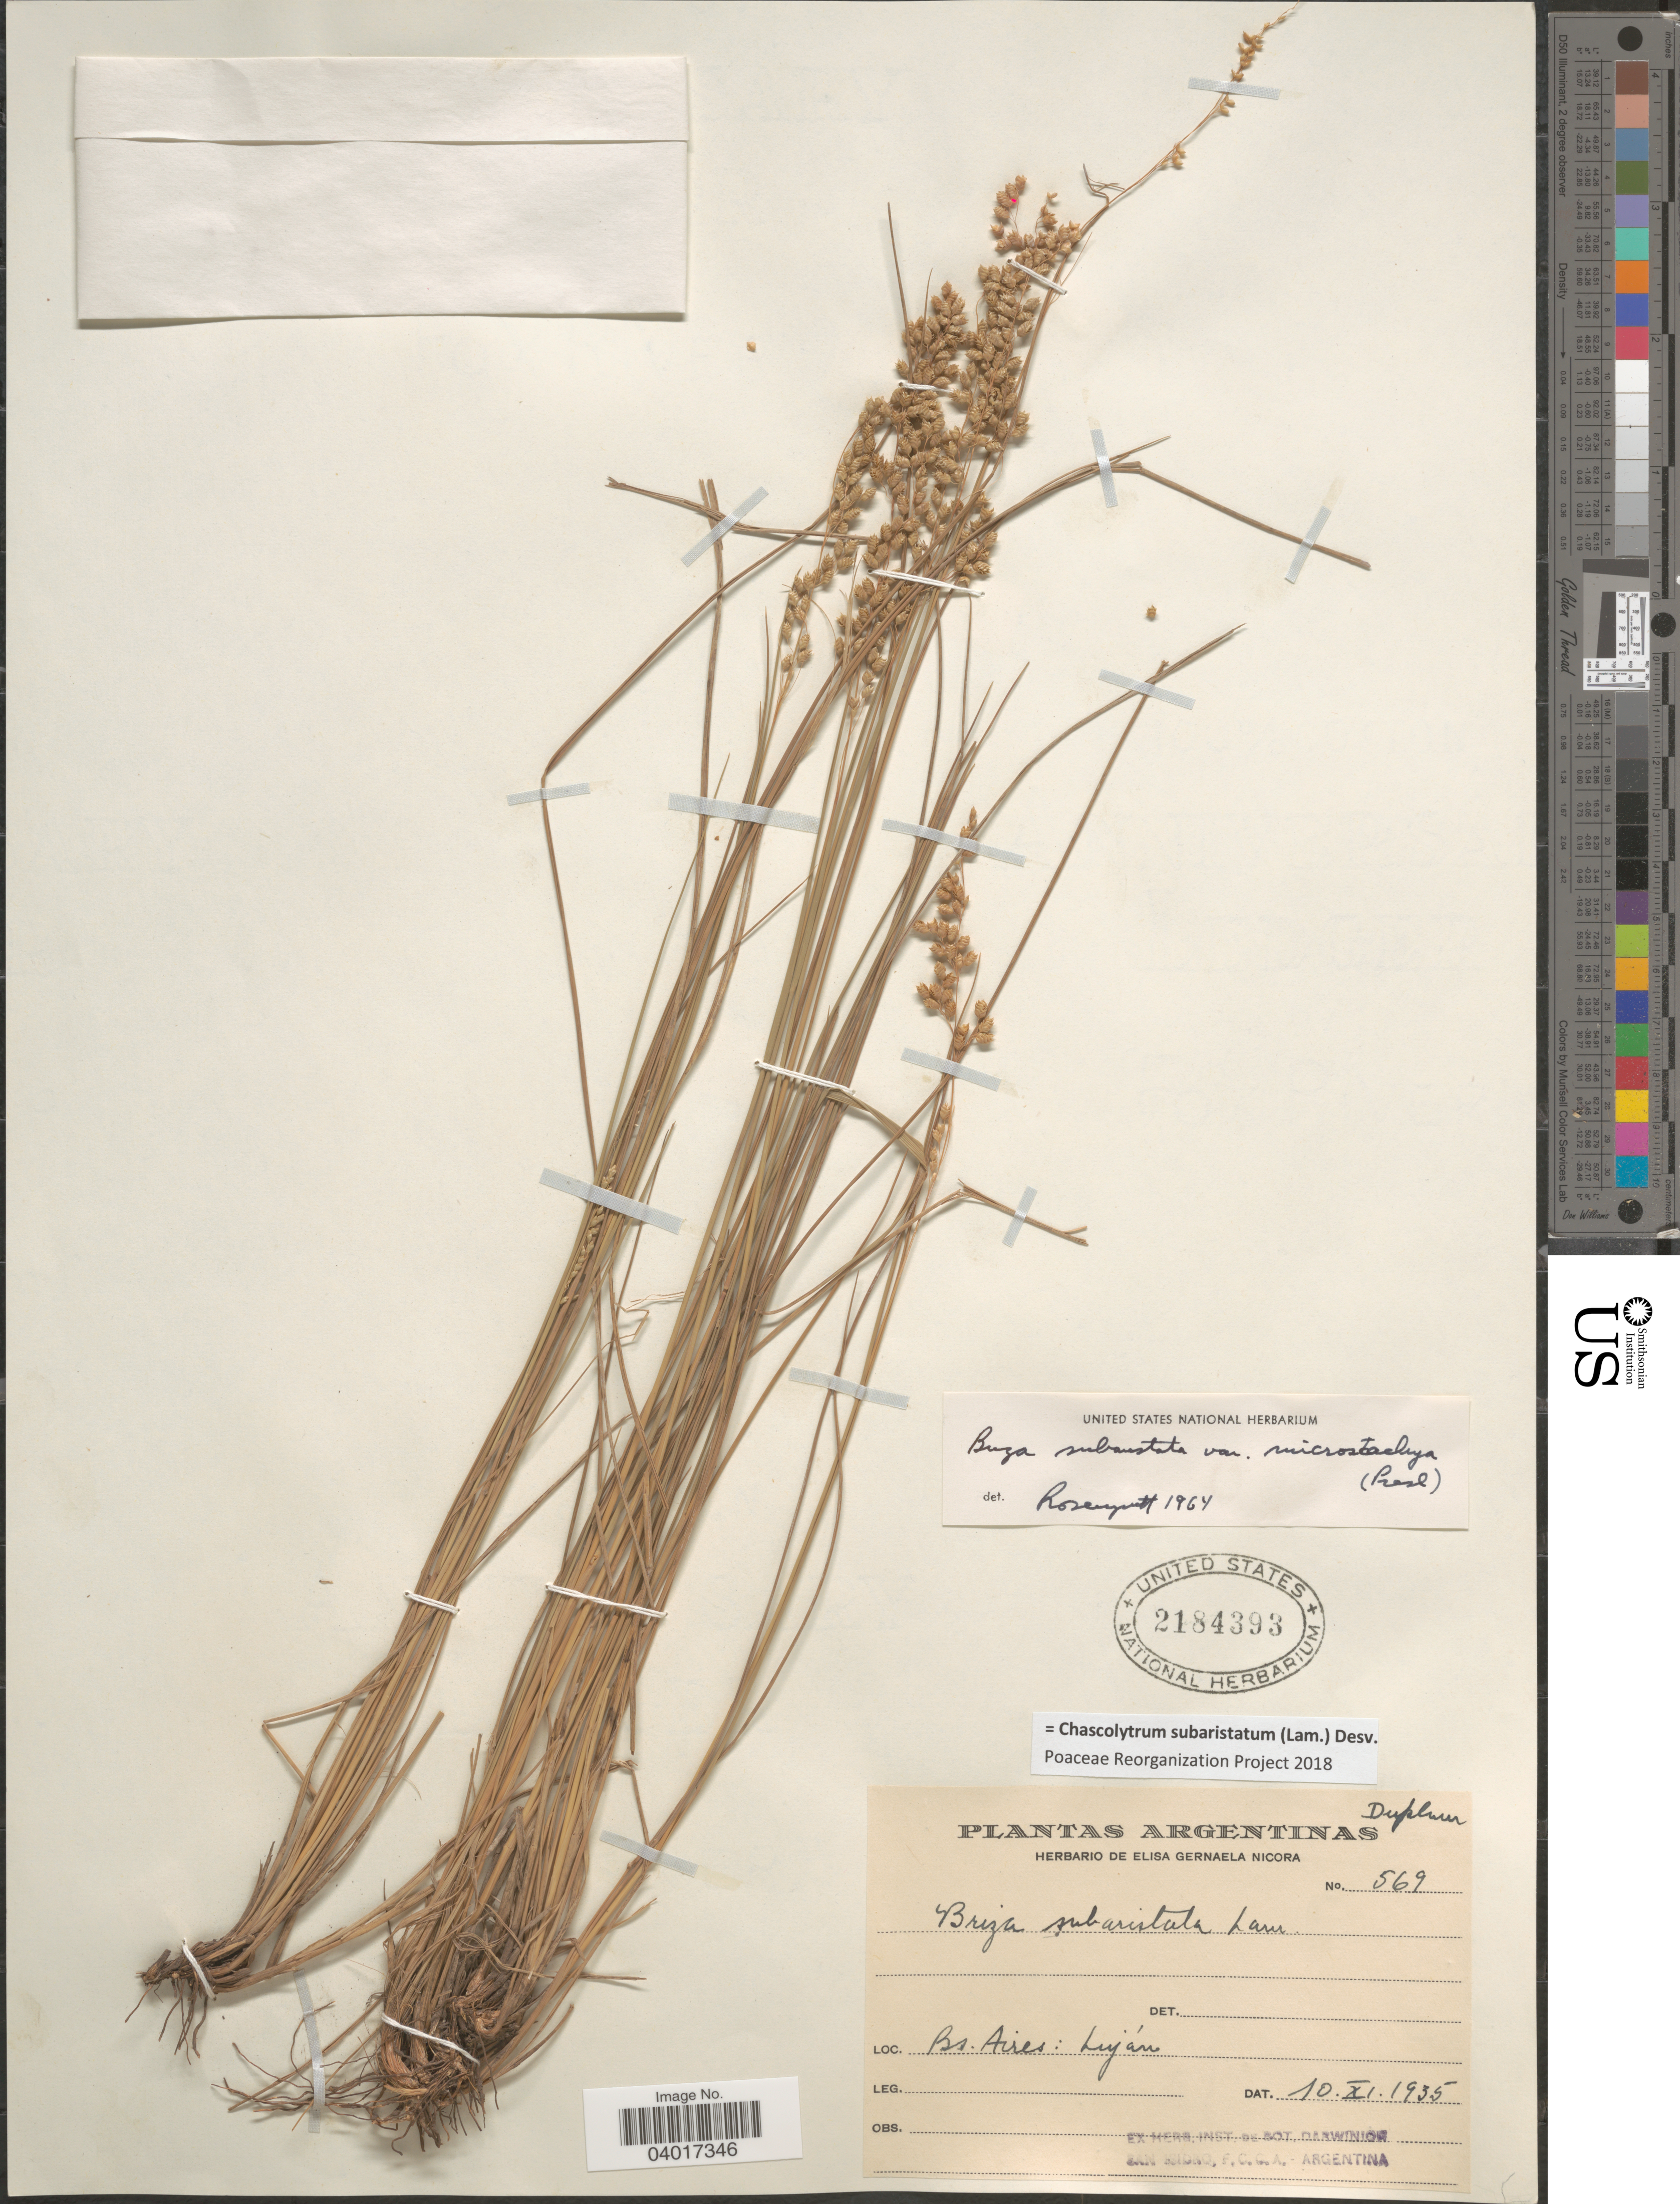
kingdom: Plantae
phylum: Tracheophyta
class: Liliopsida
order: Poales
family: Poaceae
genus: Chascolytrum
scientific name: Chascolytrum subaristatum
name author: (Lam.) Desv.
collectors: Ex herb. Elisa Gernaela Nicora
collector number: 569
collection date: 1935-11-10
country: Argentina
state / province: Buenos Aires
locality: Luján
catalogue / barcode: US 2184393